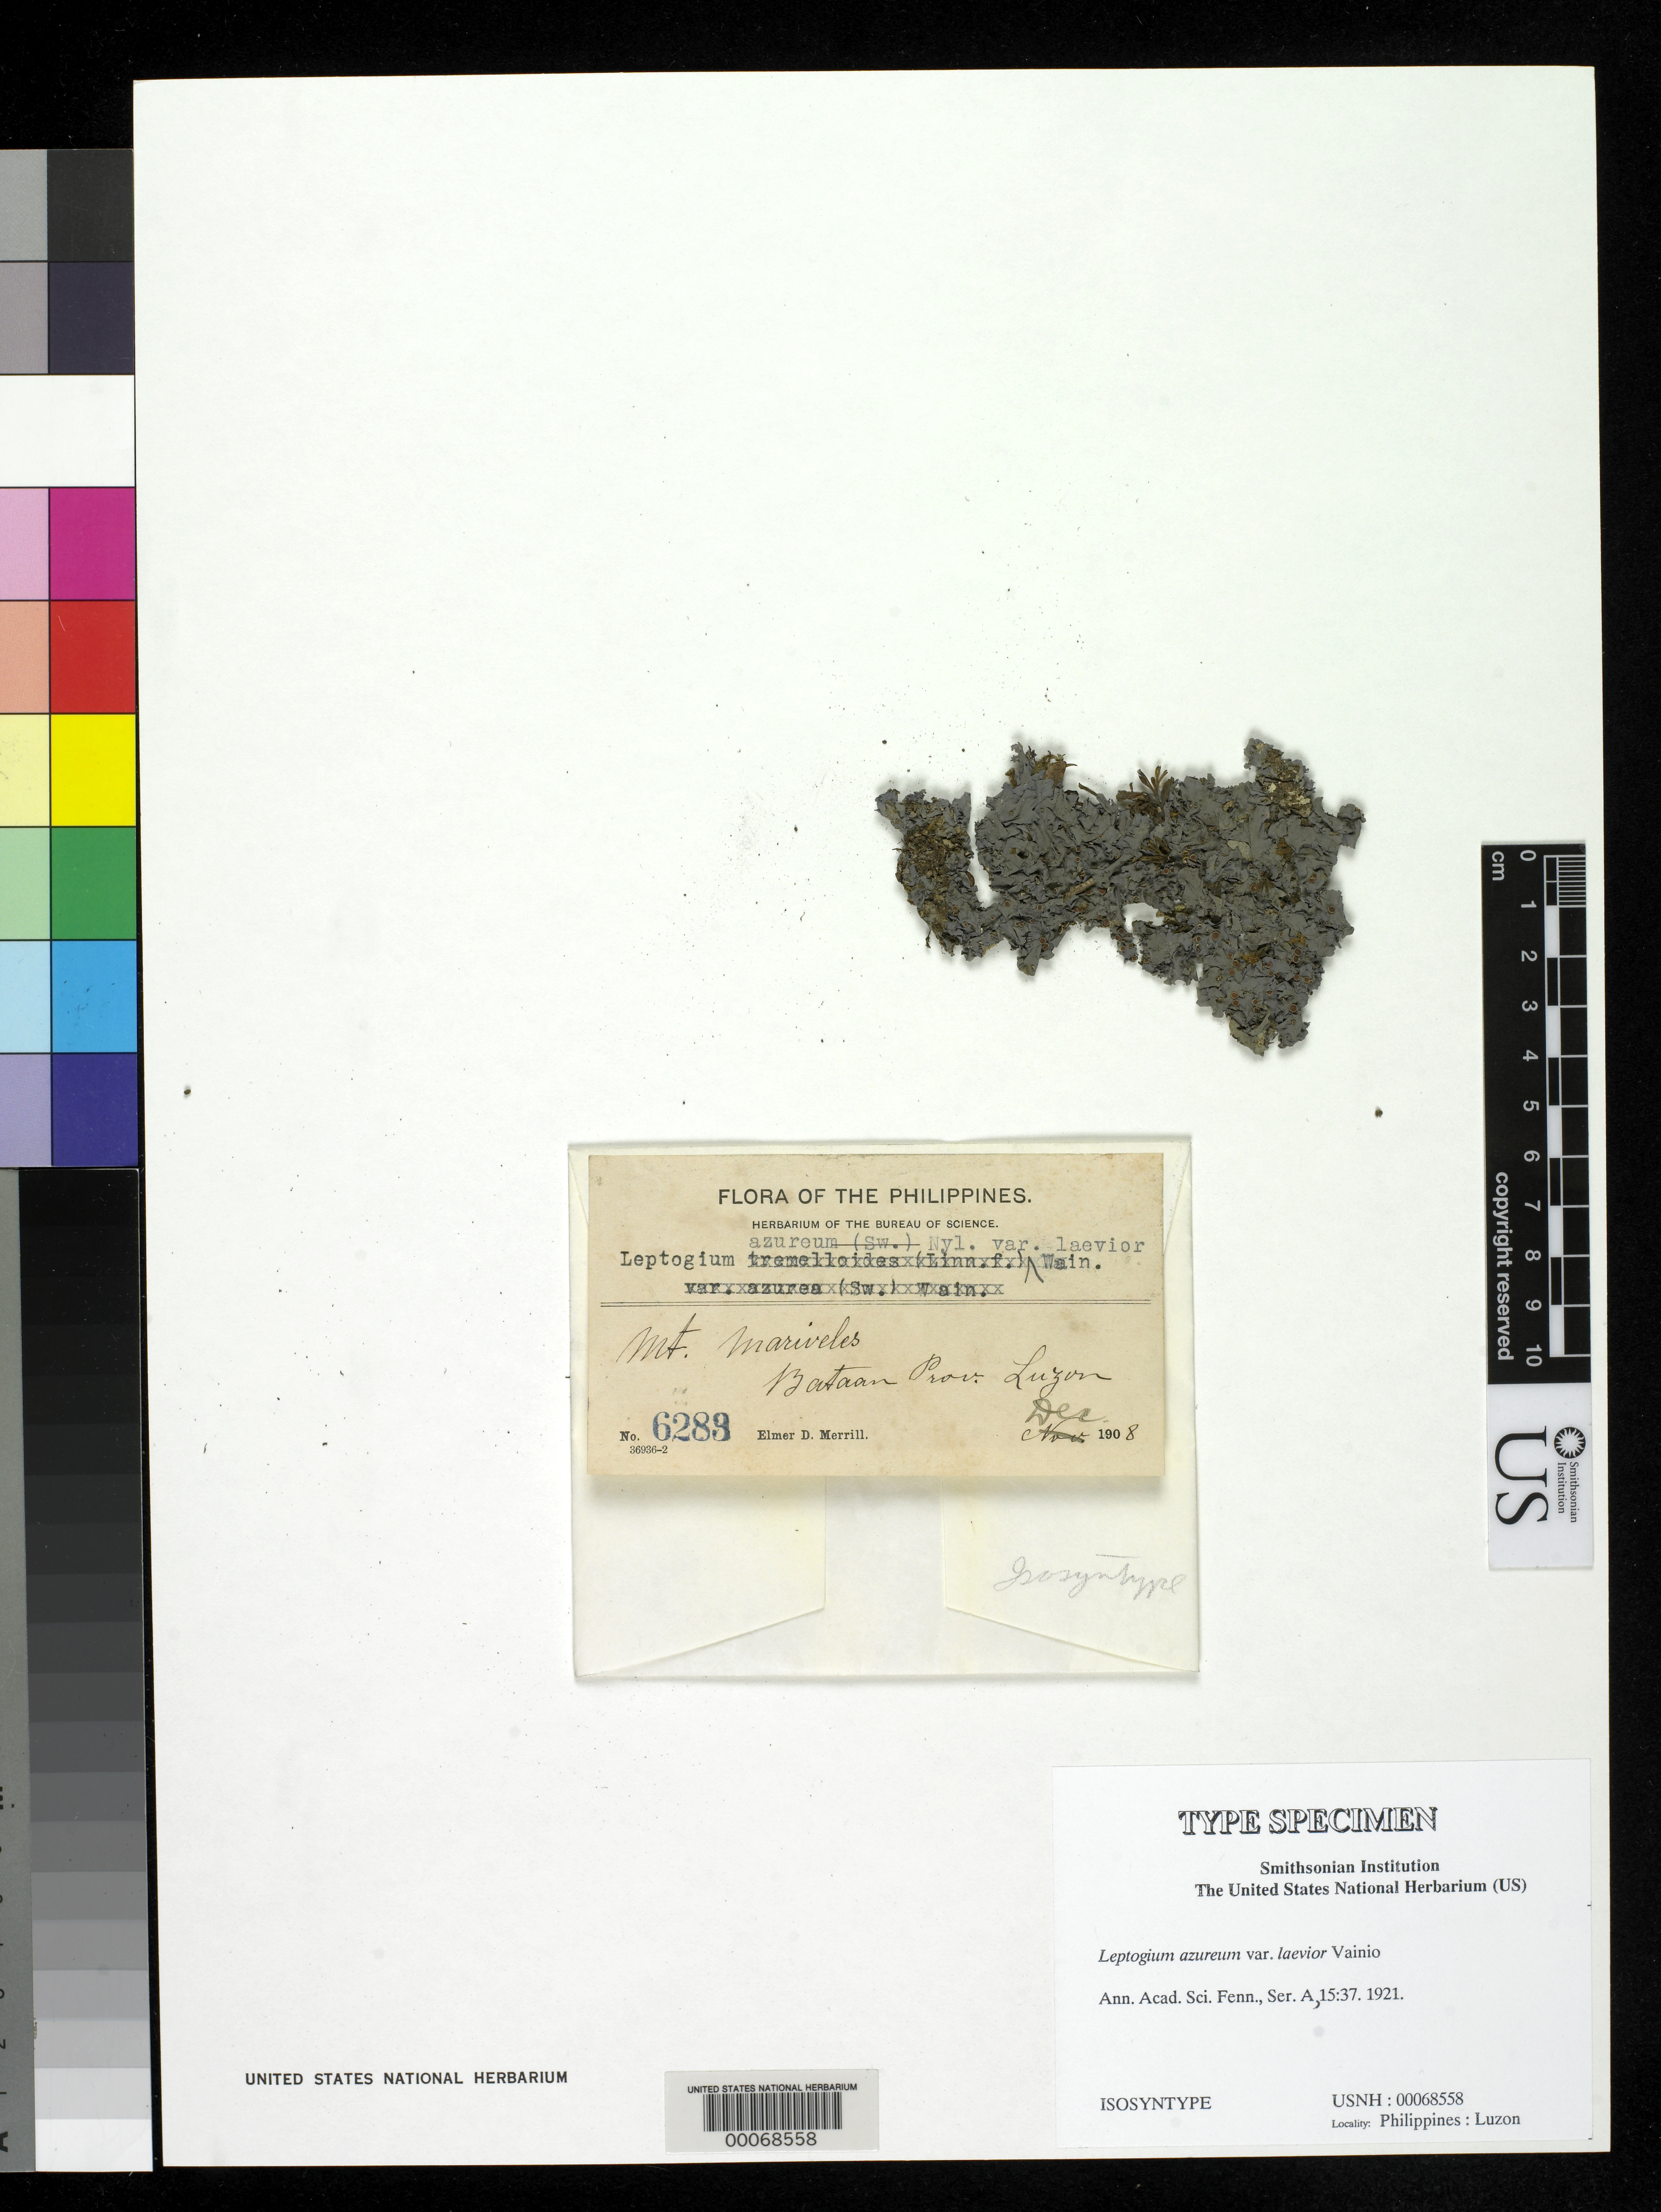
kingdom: Fungi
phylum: Ascomycota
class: Lecanoromycetes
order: Peltigerales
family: Collemataceae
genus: Leptogium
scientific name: Leptogium azureum var. laevior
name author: Vain.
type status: Isosyntype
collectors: E. D. Merrill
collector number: Bur. Sci. 6283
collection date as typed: Dec 1908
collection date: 1908-12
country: Philippines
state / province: Central Luzon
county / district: Bataan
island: Luzon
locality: Mt. Mariveles.